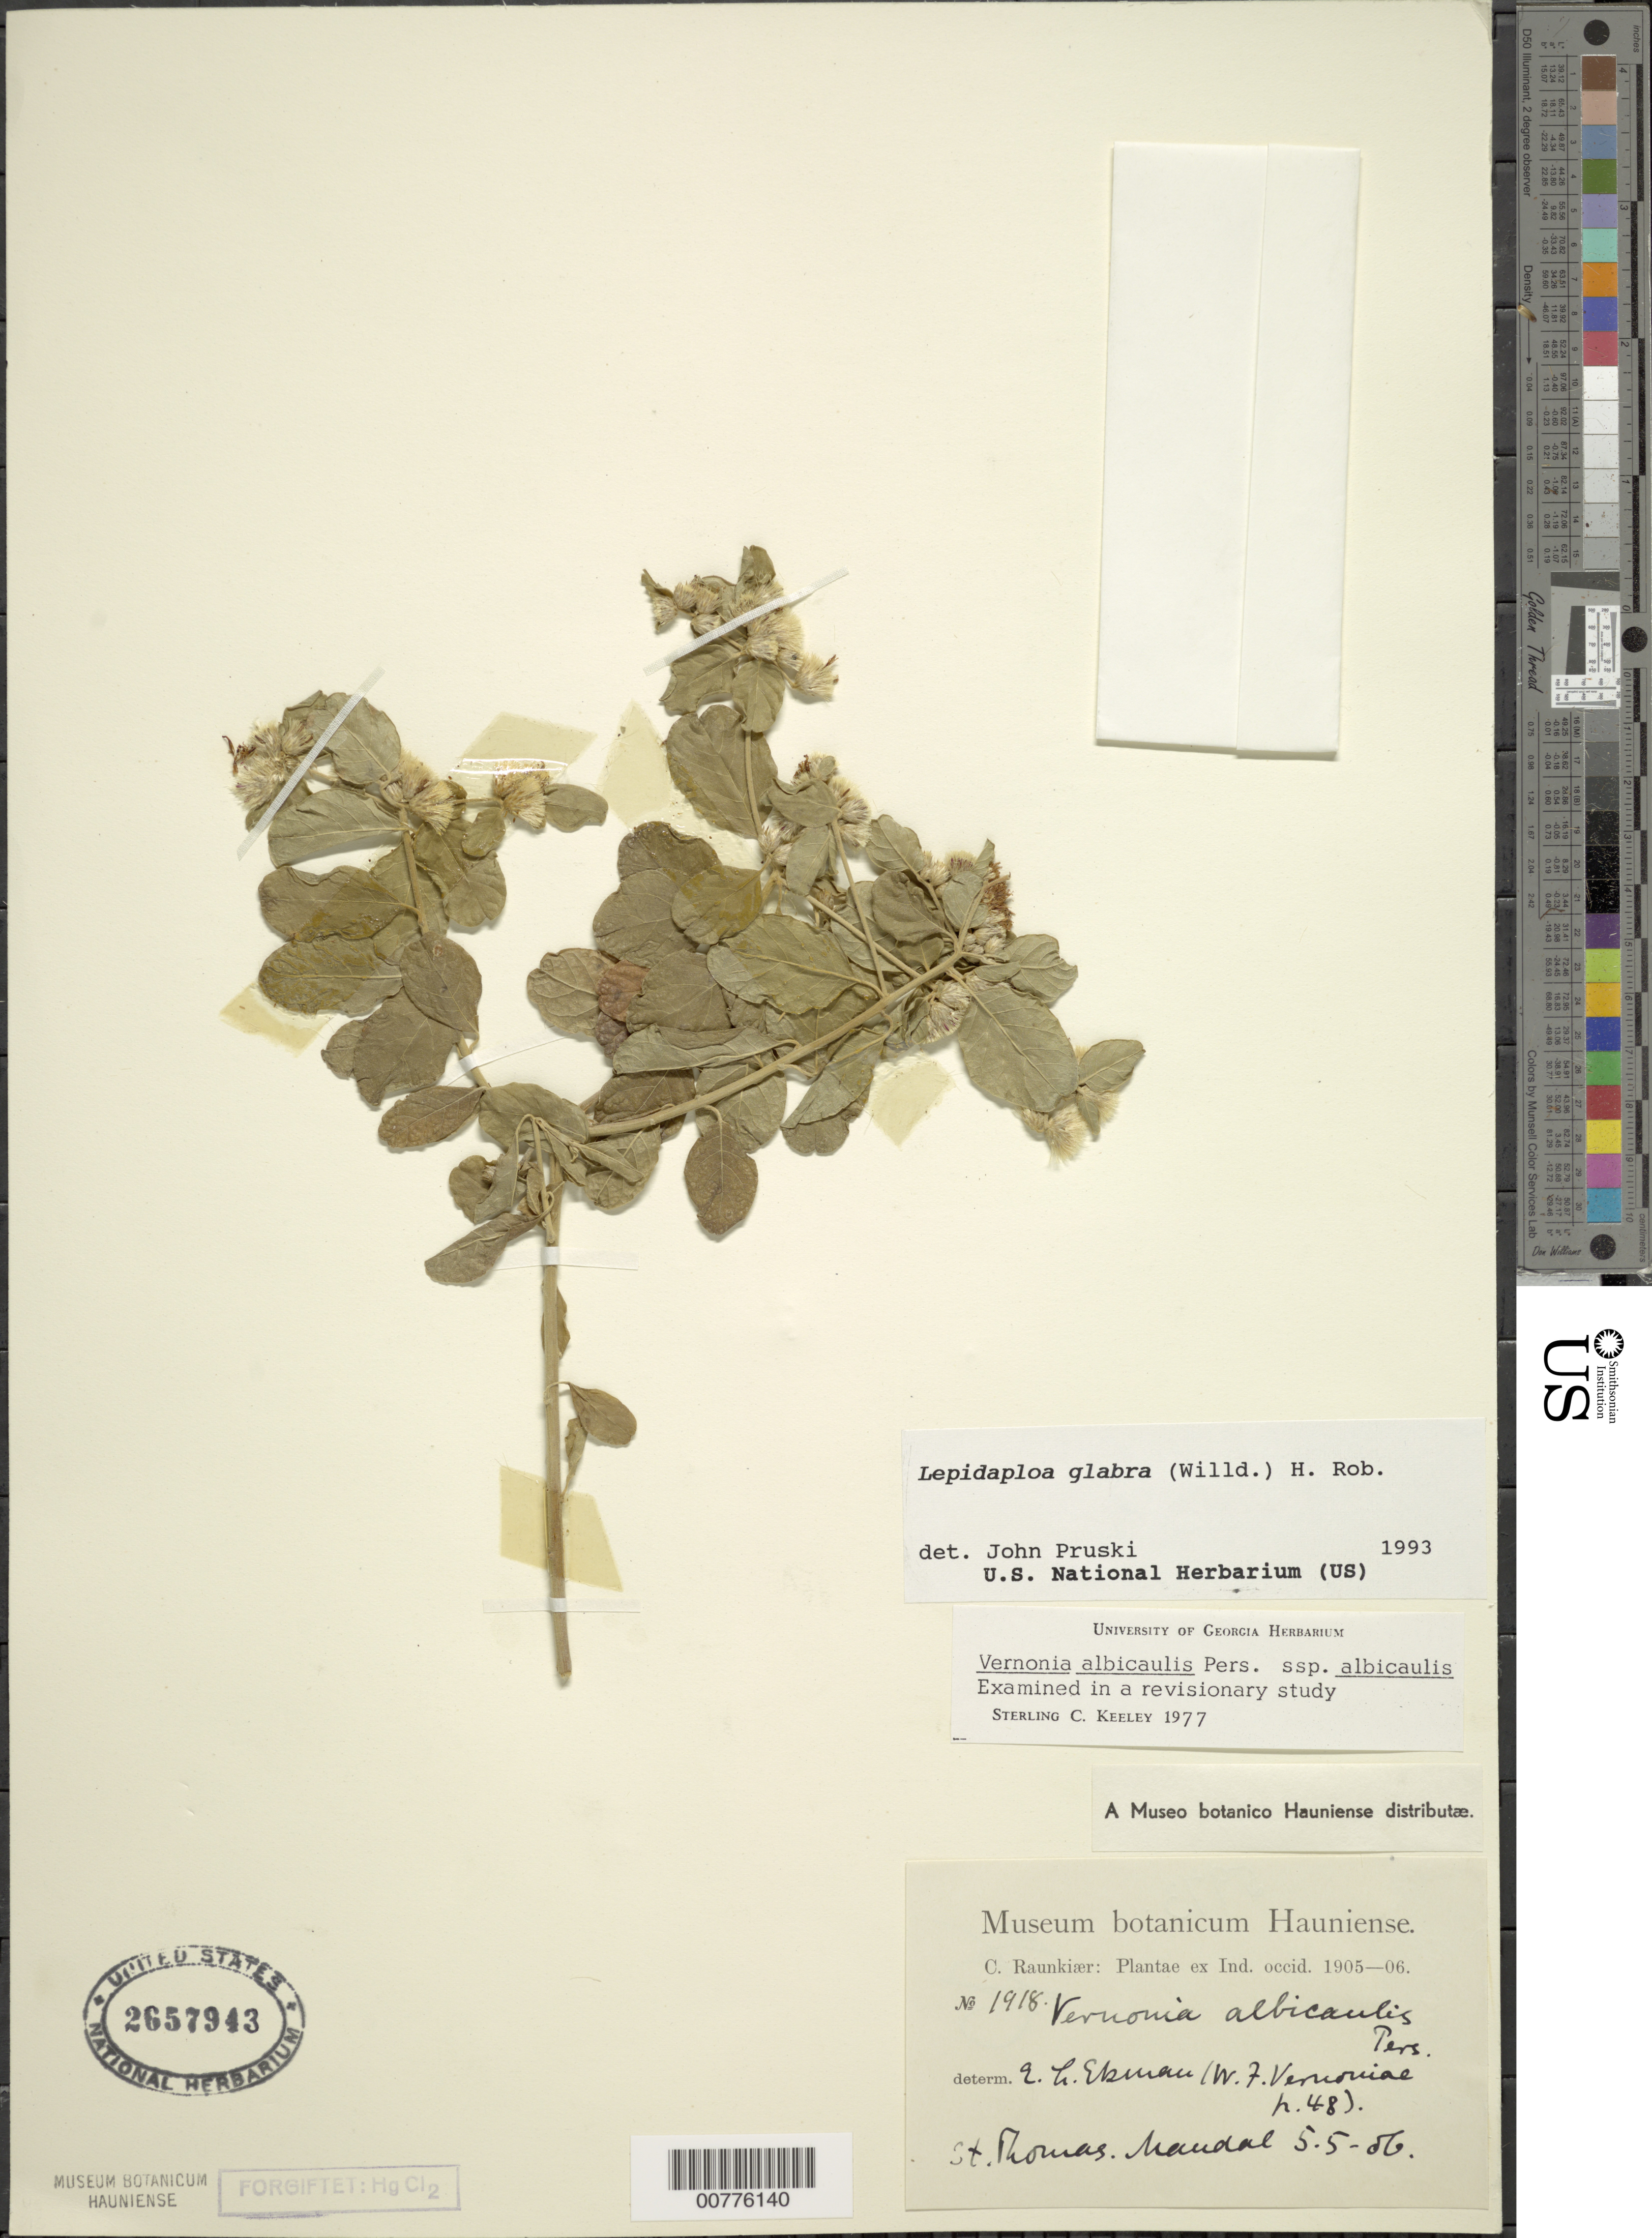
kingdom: Plantae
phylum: Tracheophyta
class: Magnoliopsida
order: Asterales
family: Asteraceae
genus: Lepidaploa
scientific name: Lepidaploa glabra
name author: (Willd.) H. Rob.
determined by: Pruski, J. F.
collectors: C. Raunkiær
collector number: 1918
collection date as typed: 05 May 1906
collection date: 1906-05-05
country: U.S. Virgin Islands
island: St. Thomas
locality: Maudal [sic]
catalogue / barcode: US 2657943